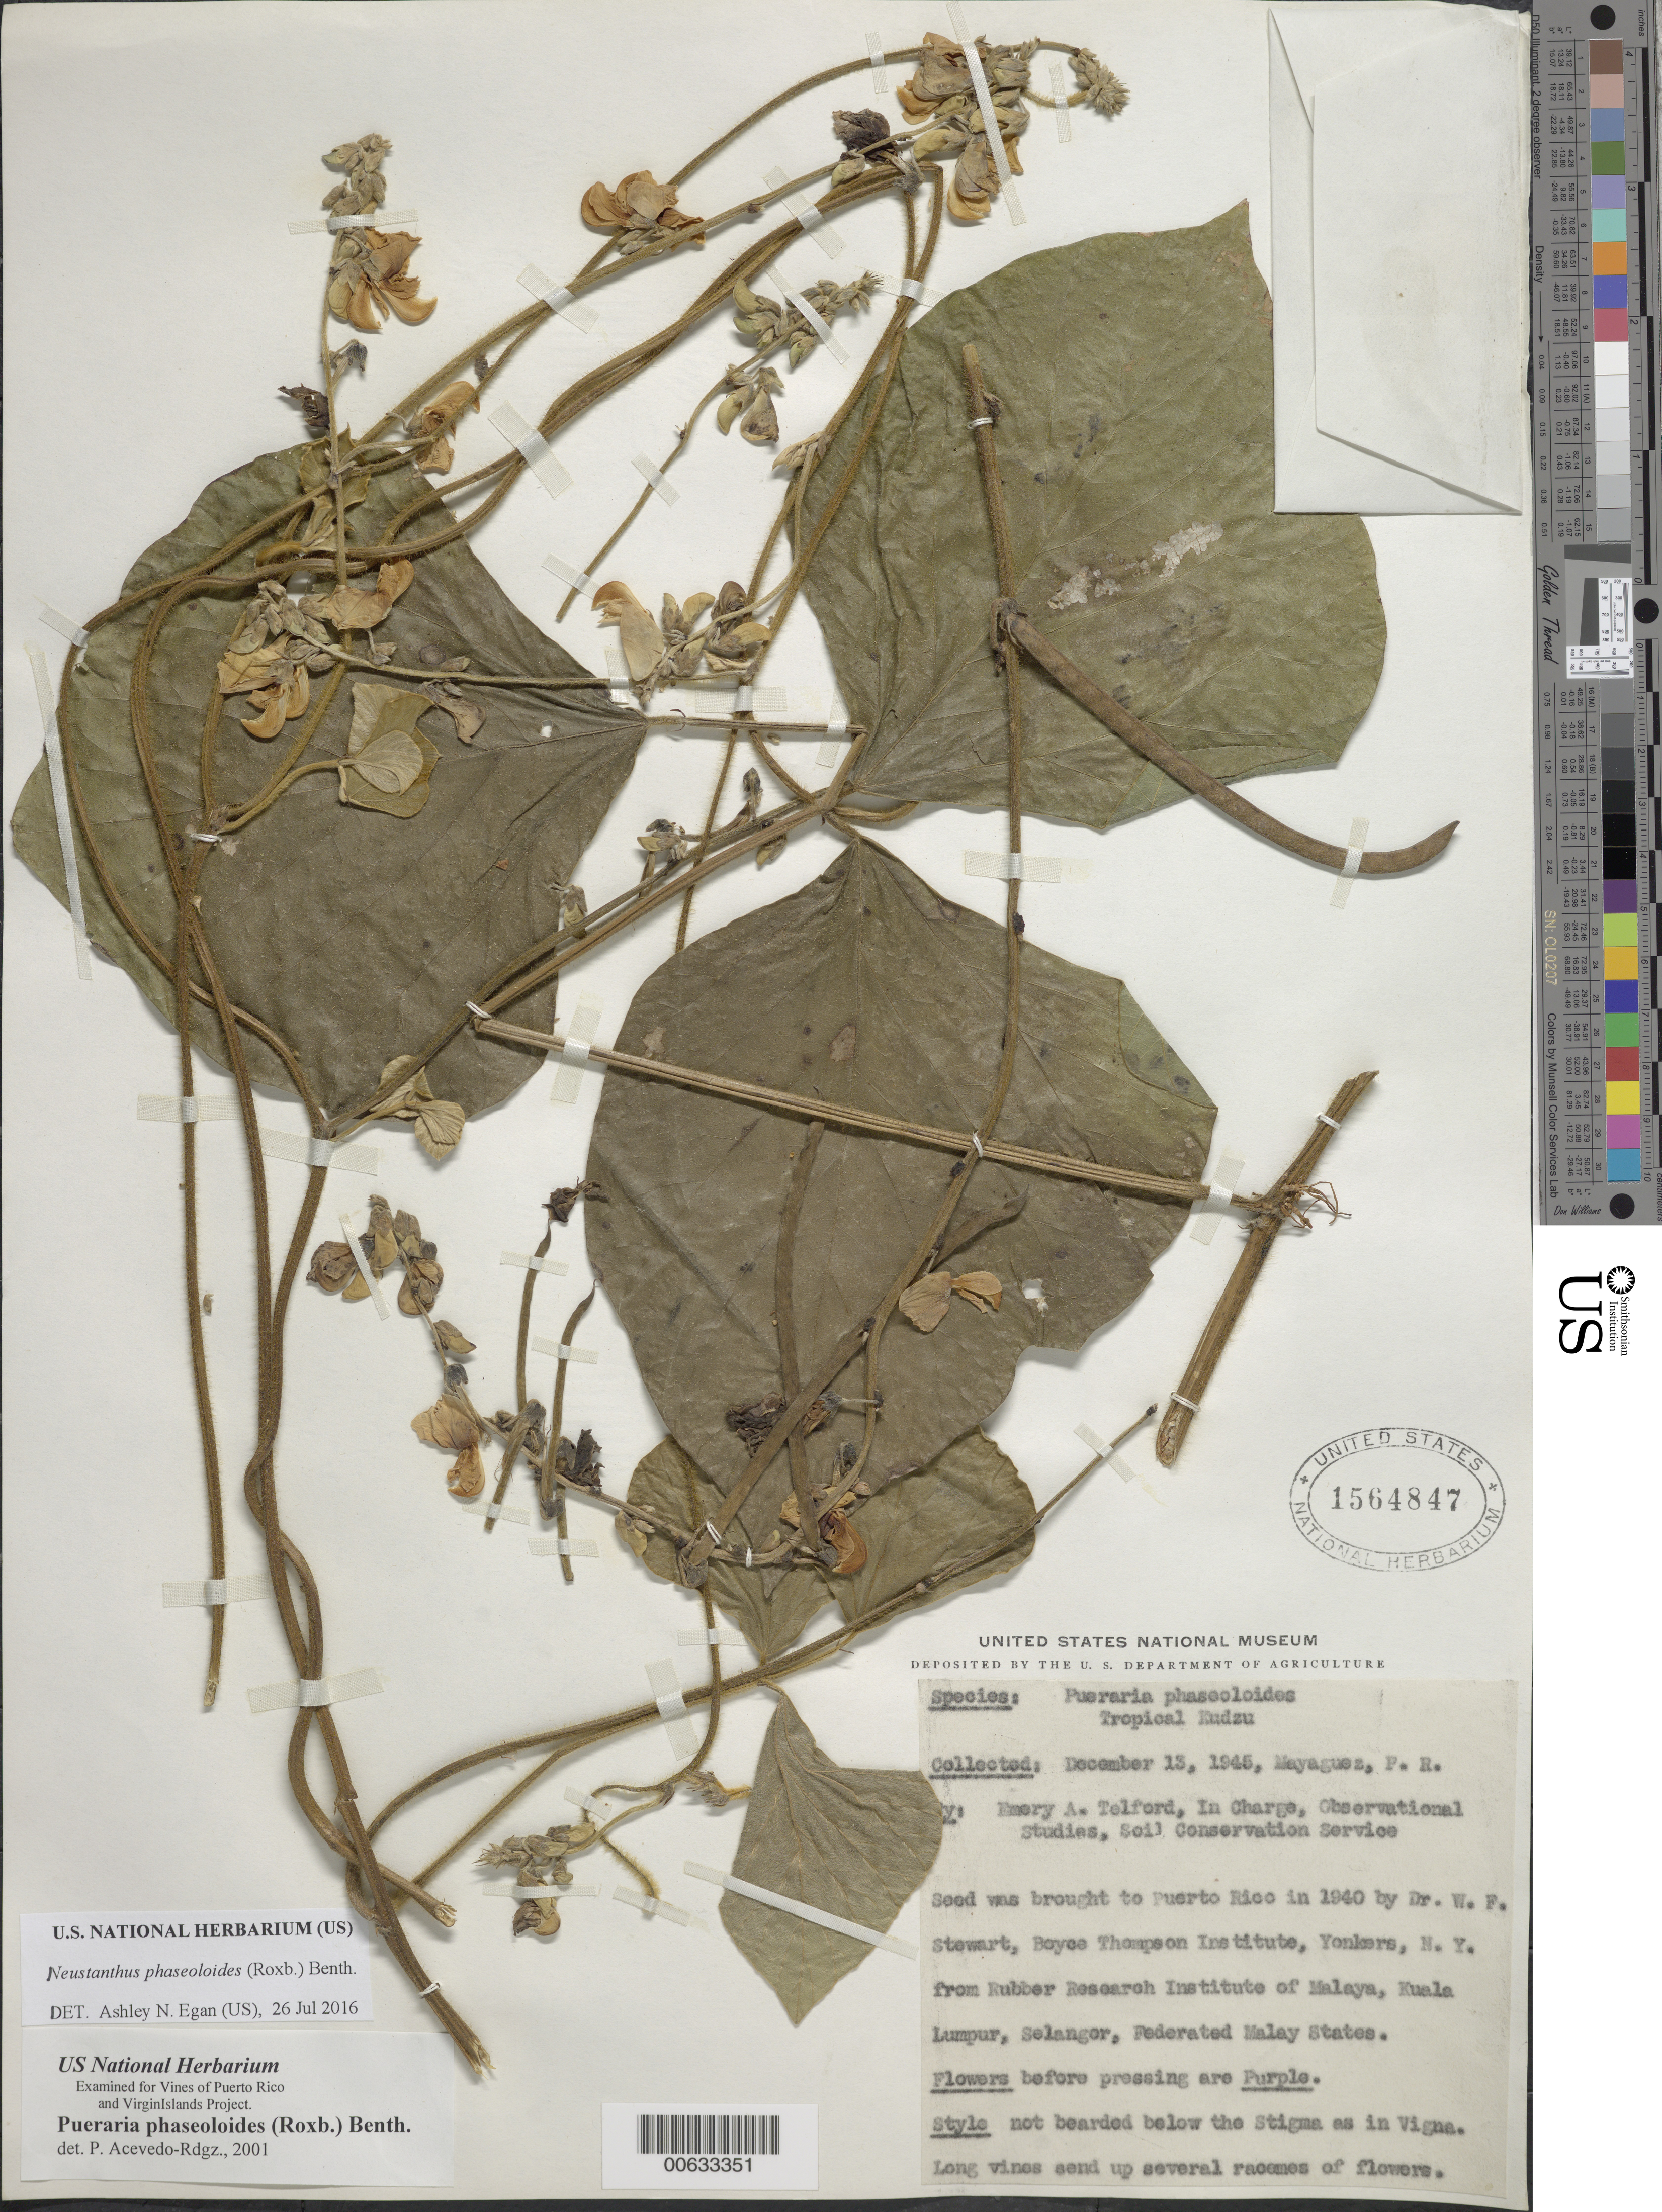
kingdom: Plantae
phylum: Tracheophyta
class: Magnoliopsida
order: Fabales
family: Fabaceae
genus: Neustanthus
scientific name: Neustanthus phaseoloides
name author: (Roxb.) Benth.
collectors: E. Telford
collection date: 1945-12-13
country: Puerto Rico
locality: Soil Conservation Service. Seed was brought to Puerto Rico in 1940 by Dr. W. F. Stewart, from Rubber Research Institute of Malaya, Kuala Lumpur, Selangor, Federated Malay States.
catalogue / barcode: US 1564847